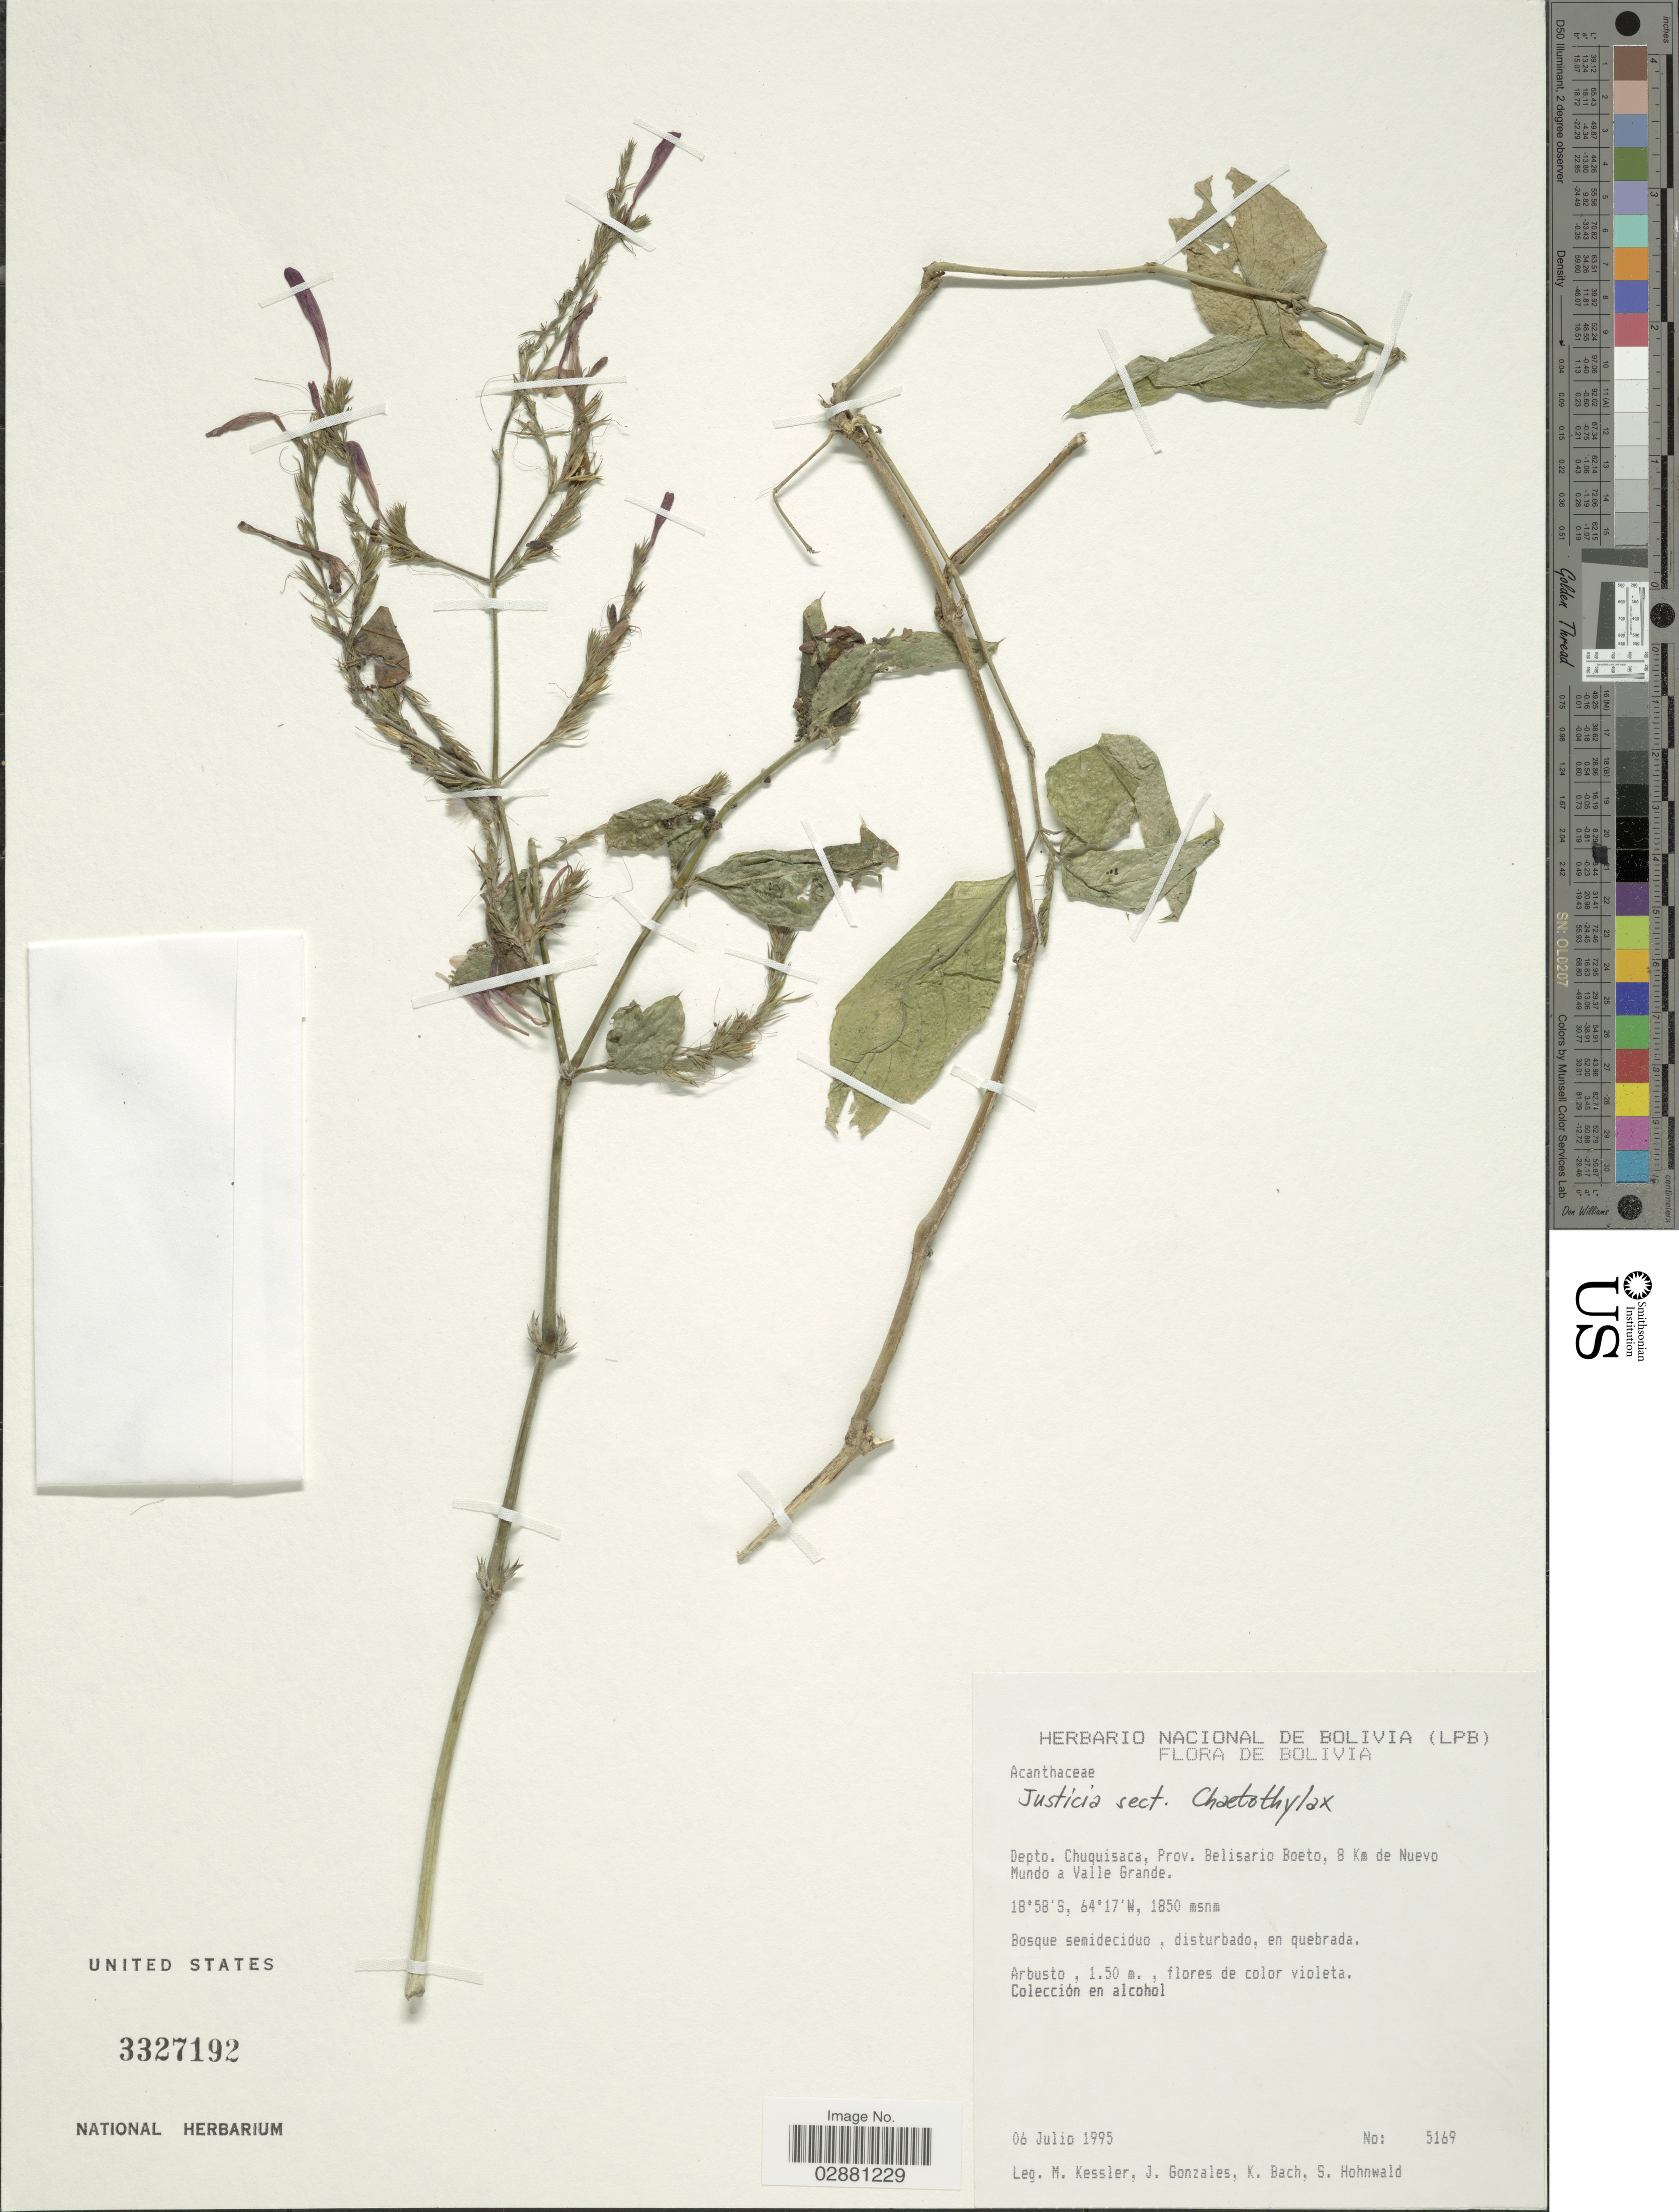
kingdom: Plantae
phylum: Tracheophyta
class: Magnoliopsida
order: Lamiales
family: Acanthaceae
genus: Justicia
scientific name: Justicia tocantina subsp. andina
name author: Wassh. & J.R.I. Wood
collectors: M. Kessler, J. Gonzales, K. Bach & S. Hohnwald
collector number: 5169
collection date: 1995-07-06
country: Bolivia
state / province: Chuquisaca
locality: Depto. Chuquisaca, Prov. Belisario Boeto, 8 km de Nuevo Mundo a Valle Grande.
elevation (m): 1850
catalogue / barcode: US 3327192